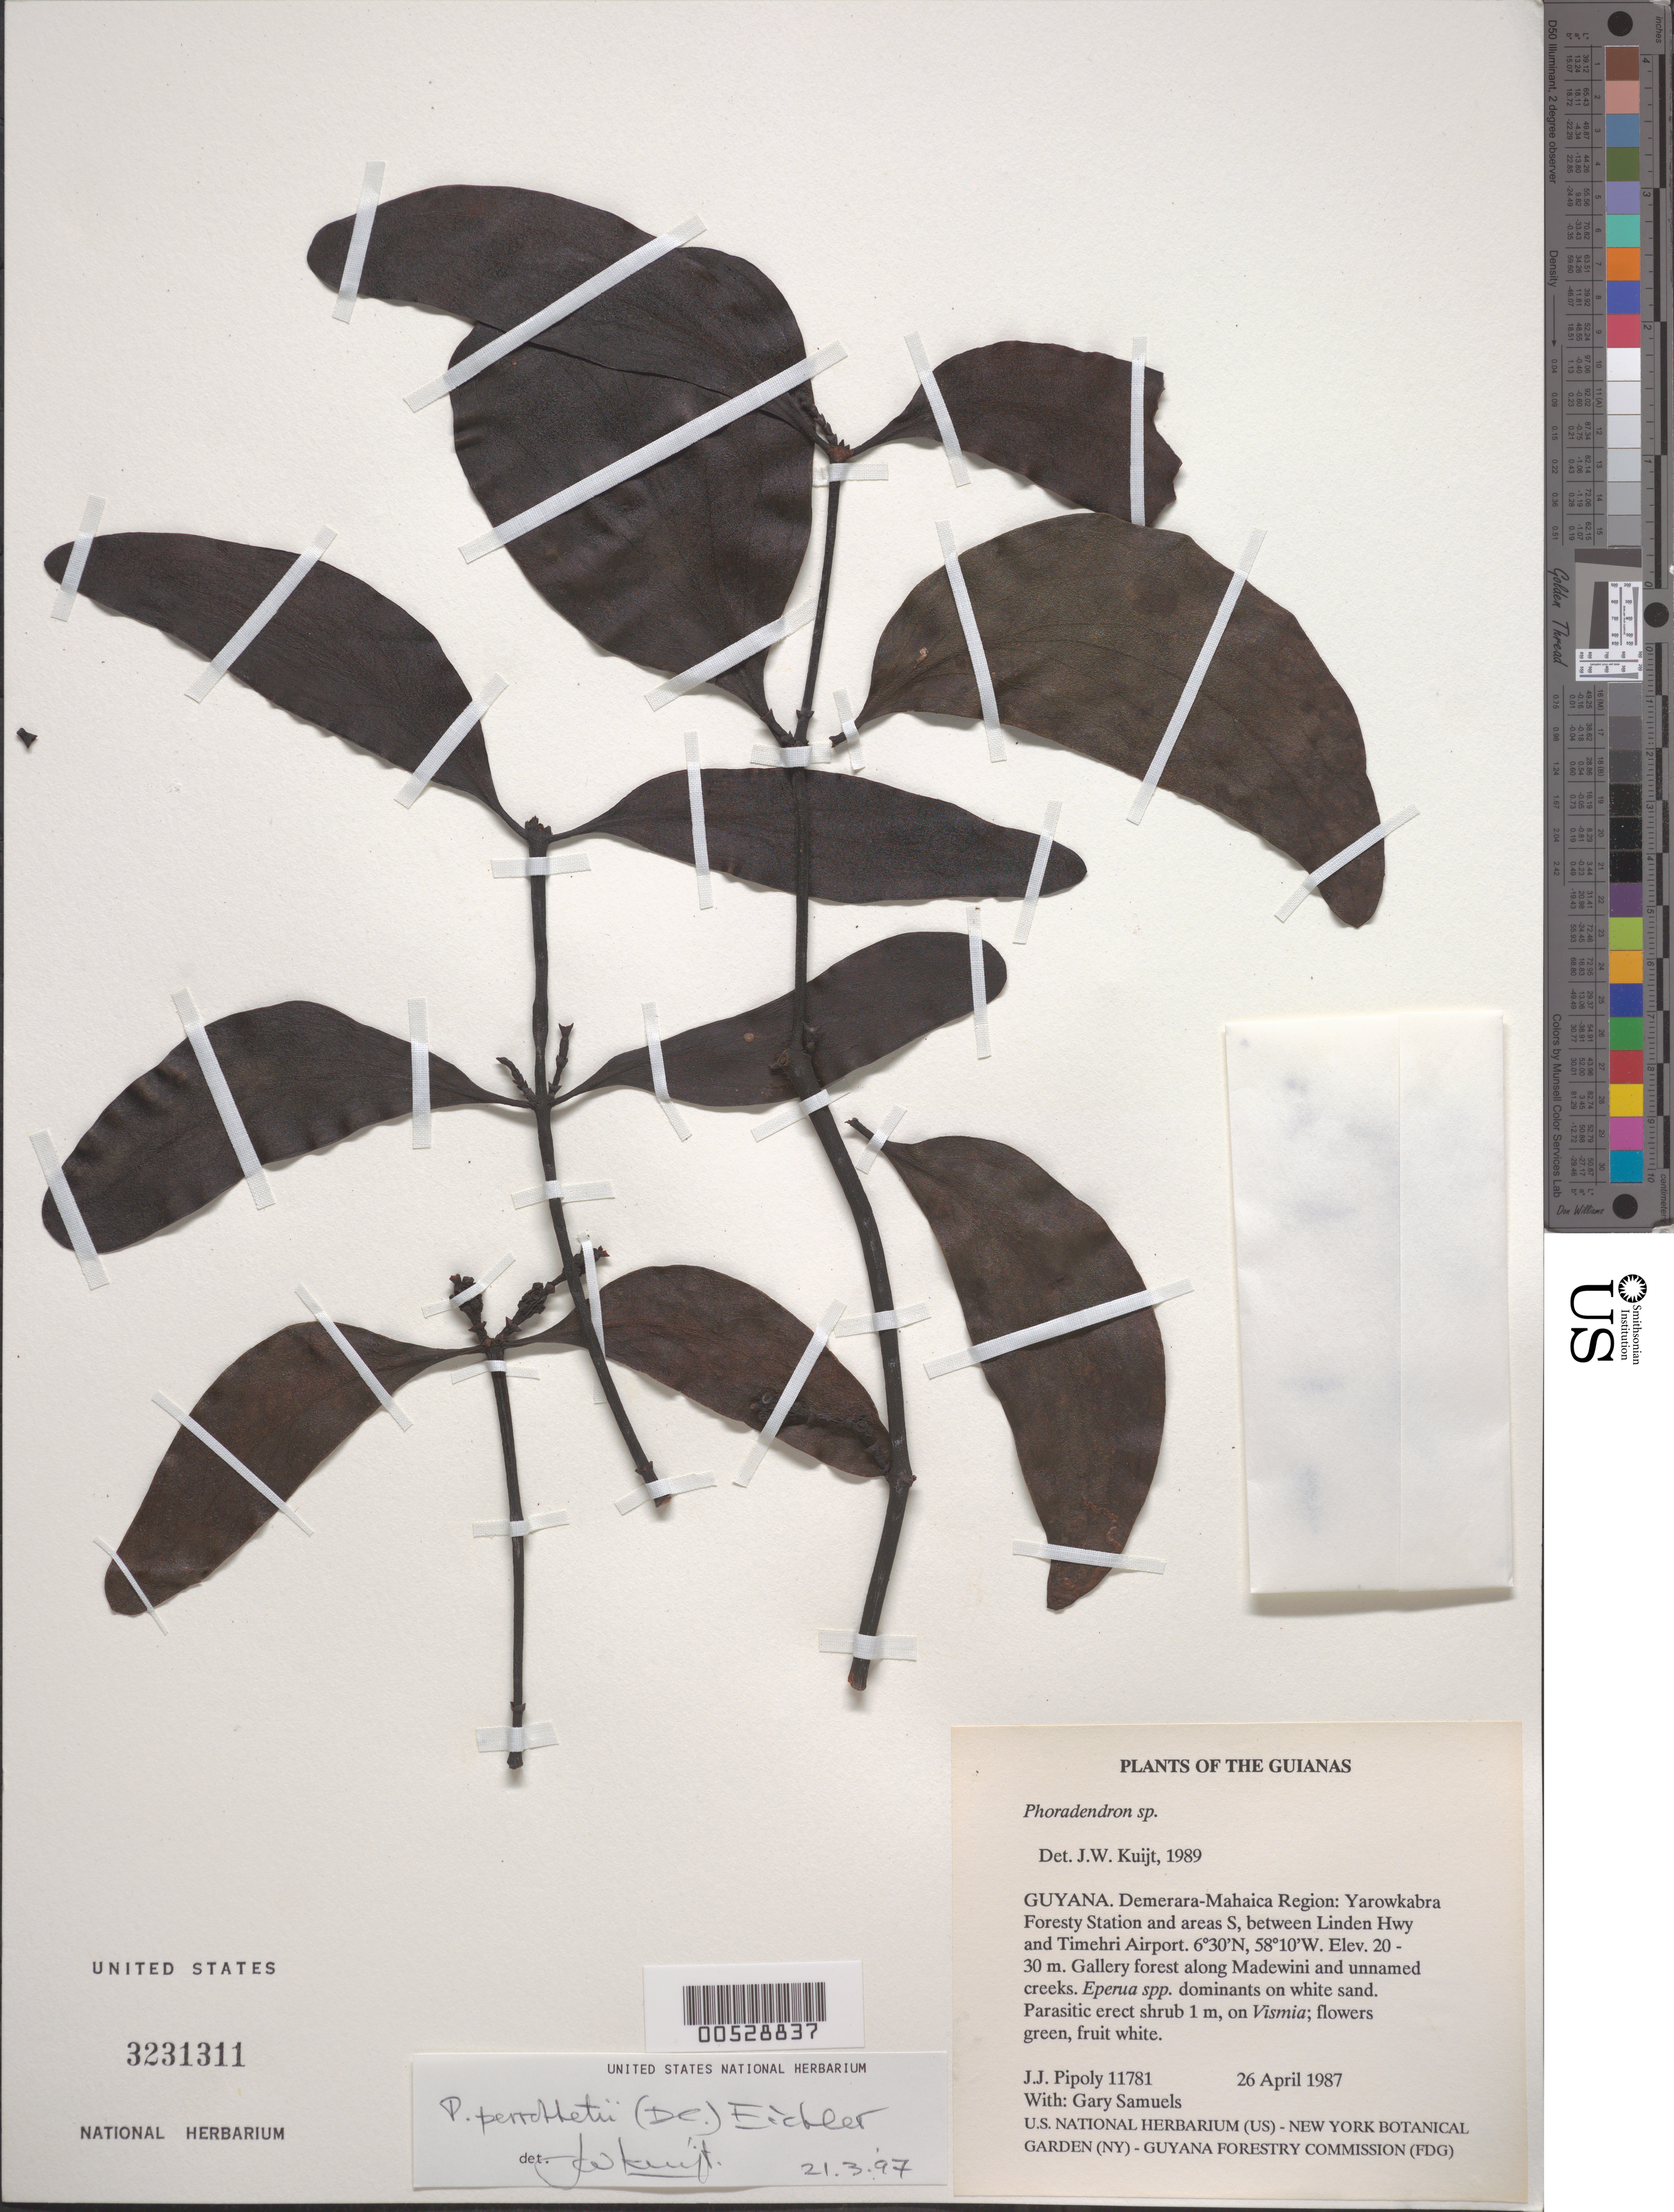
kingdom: Plantae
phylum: Tracheophyta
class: Magnoliopsida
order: Santalales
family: Viscaceae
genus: Phoradendron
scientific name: Phoradendron perrottetii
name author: (DC.) Eichler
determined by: Kuijt, Job, (CANADA)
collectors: J. J. Pipoly & G. Bacchus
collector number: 11781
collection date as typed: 26 April 1987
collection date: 1987-04-26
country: Guyana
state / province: Demerara-Mahaica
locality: Yarowkabra Forestry Station and areas S, between Linden Hwy and Timehri Airport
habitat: Gallery forest along Madewini and unnamed creeks. Eperua spp. dominants on white sand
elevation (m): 20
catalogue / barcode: US 3231311